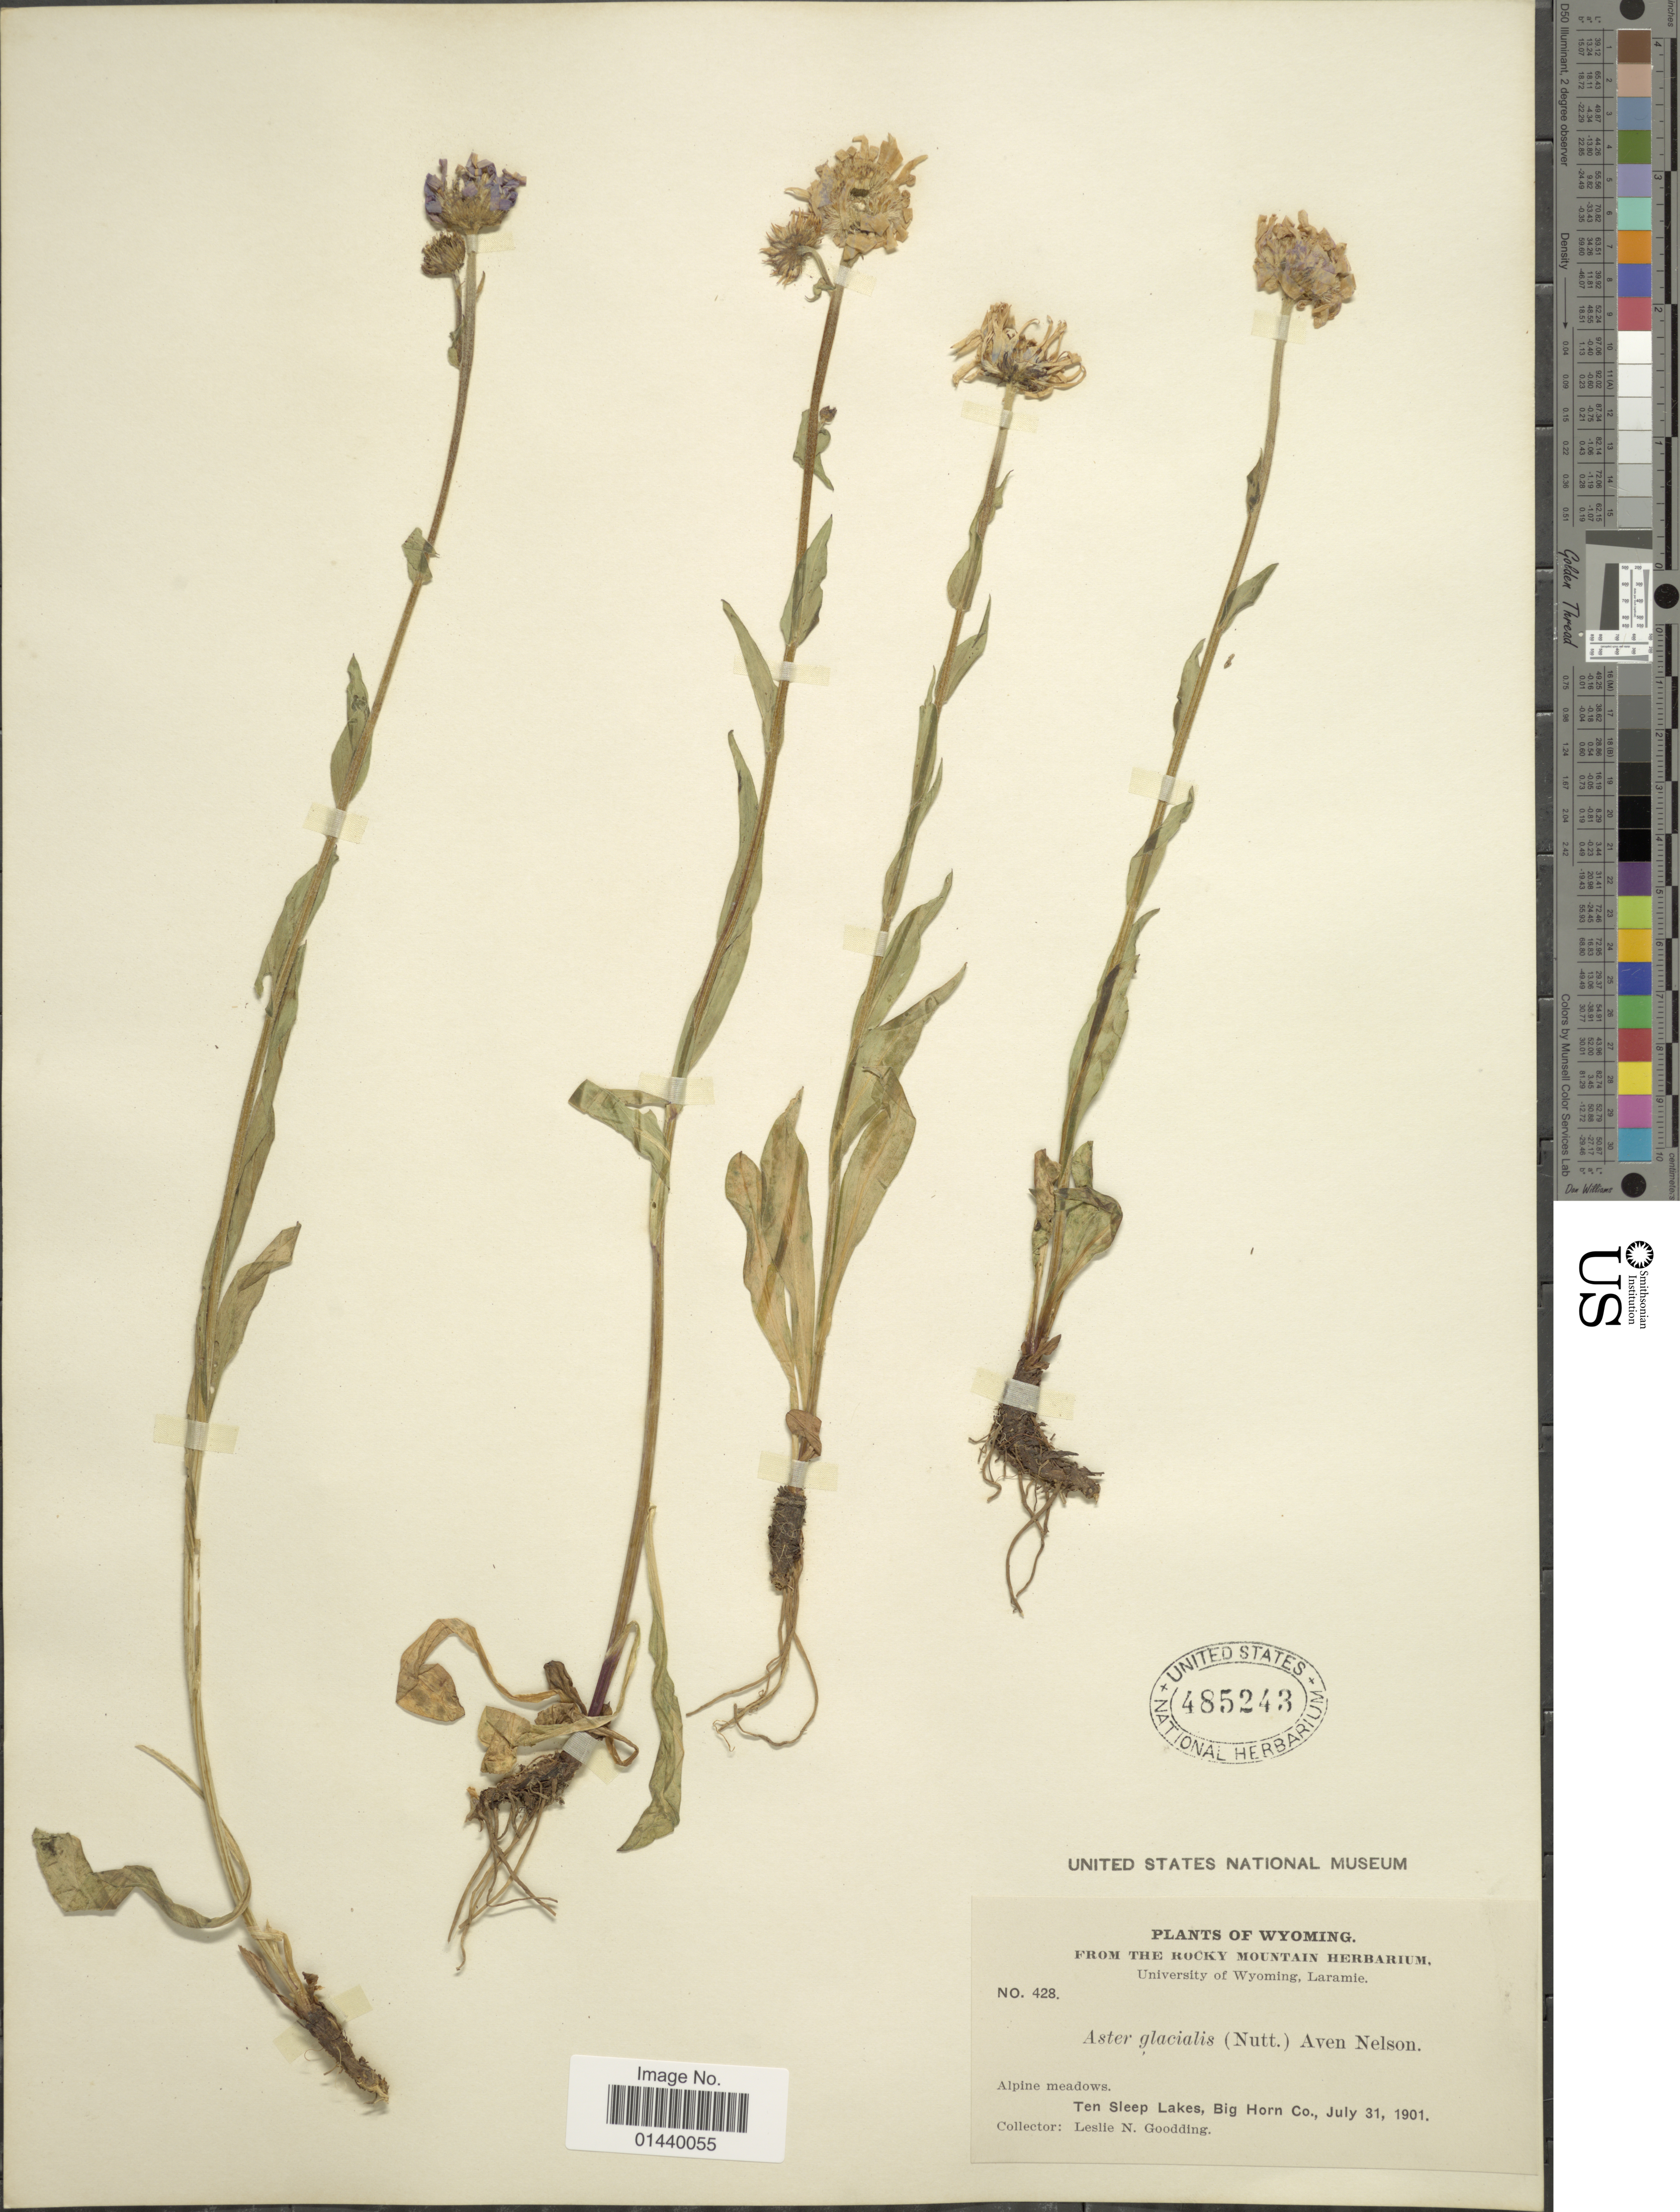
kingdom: Plantae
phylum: Tracheophyta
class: Magnoliopsida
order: Asterales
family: Asteraceae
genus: Erigeron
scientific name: Erigeron salsuginosus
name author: (Richardson ex R. Br.) A. Gray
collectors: L. N. Goodding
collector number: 428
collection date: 1901-07-31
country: United States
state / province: Wyoming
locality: Alpine meadows. Ten Sleep Lakes, Big Horn Co.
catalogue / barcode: US 485243